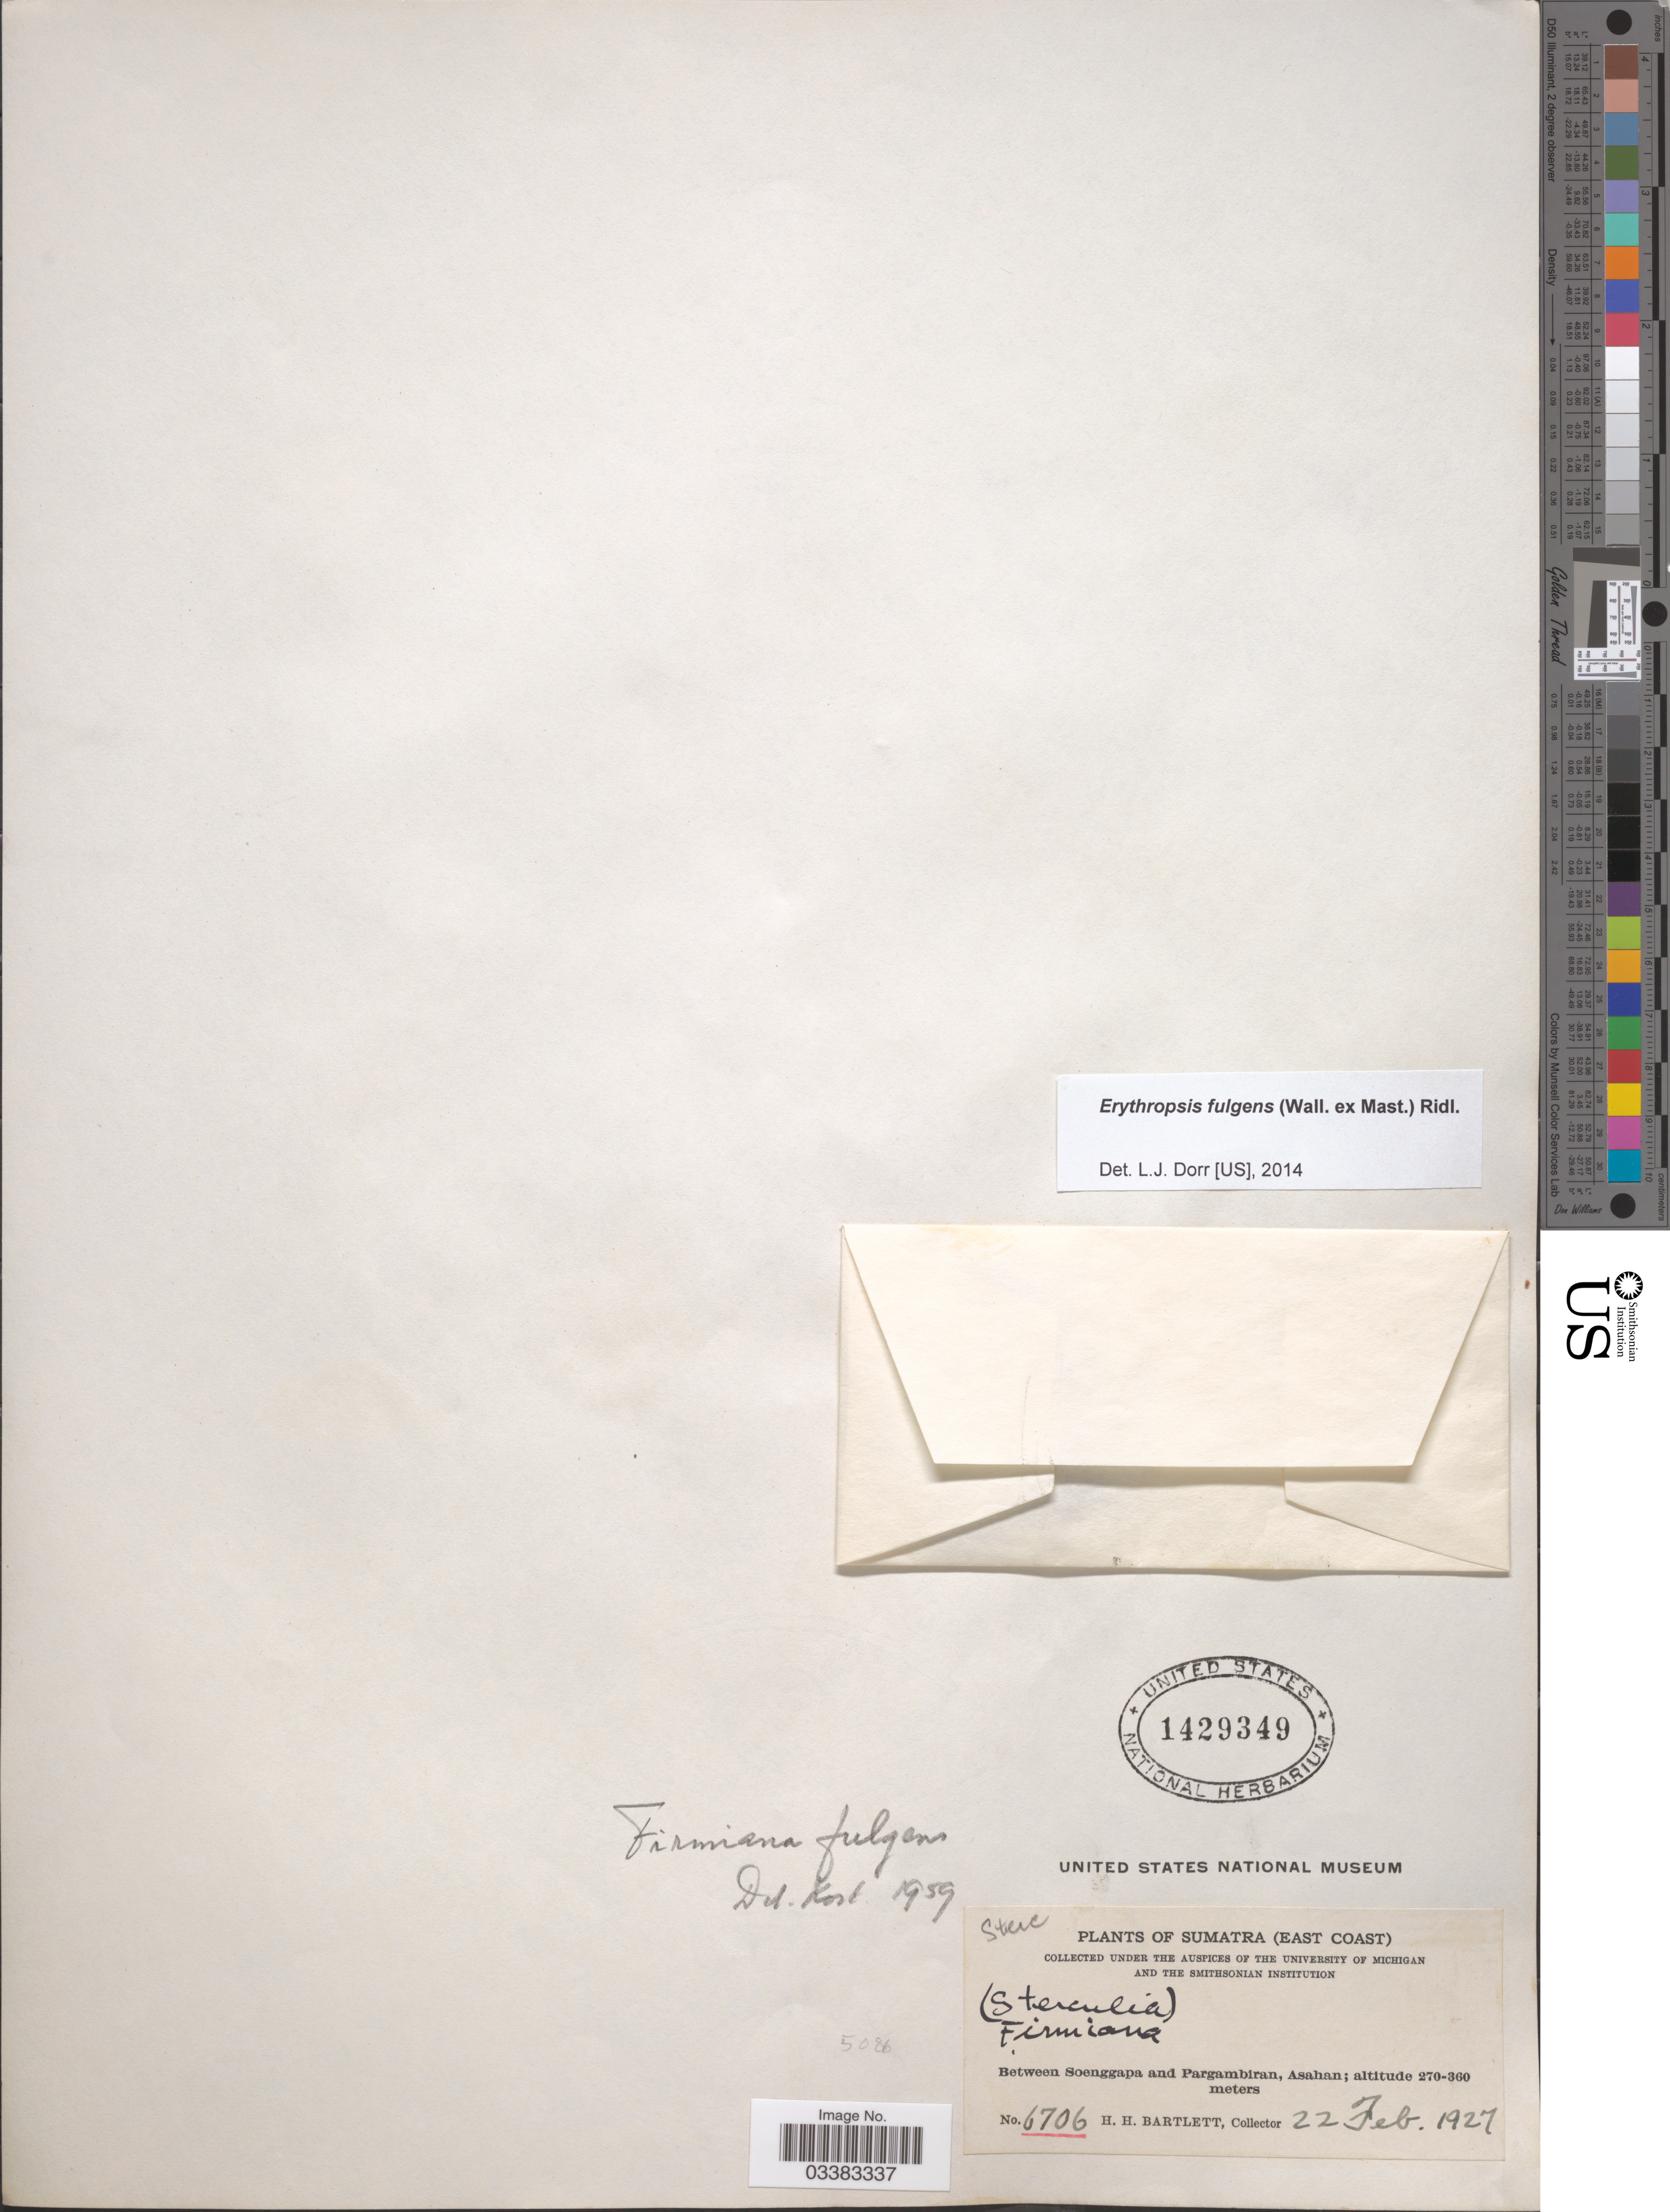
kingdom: Plantae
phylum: Tracheophyta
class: Magnoliopsida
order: Malvales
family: Malvaceae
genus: Erythropsis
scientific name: Erythropsis fulgens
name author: (Mast.) Ridl.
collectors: H. H. Bartlett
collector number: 6706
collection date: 1927-02-22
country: Indonesia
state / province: Sumatra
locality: (East Coast). Between Soenggapa and Pargambiran, Asahan.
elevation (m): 270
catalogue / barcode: US 1429349